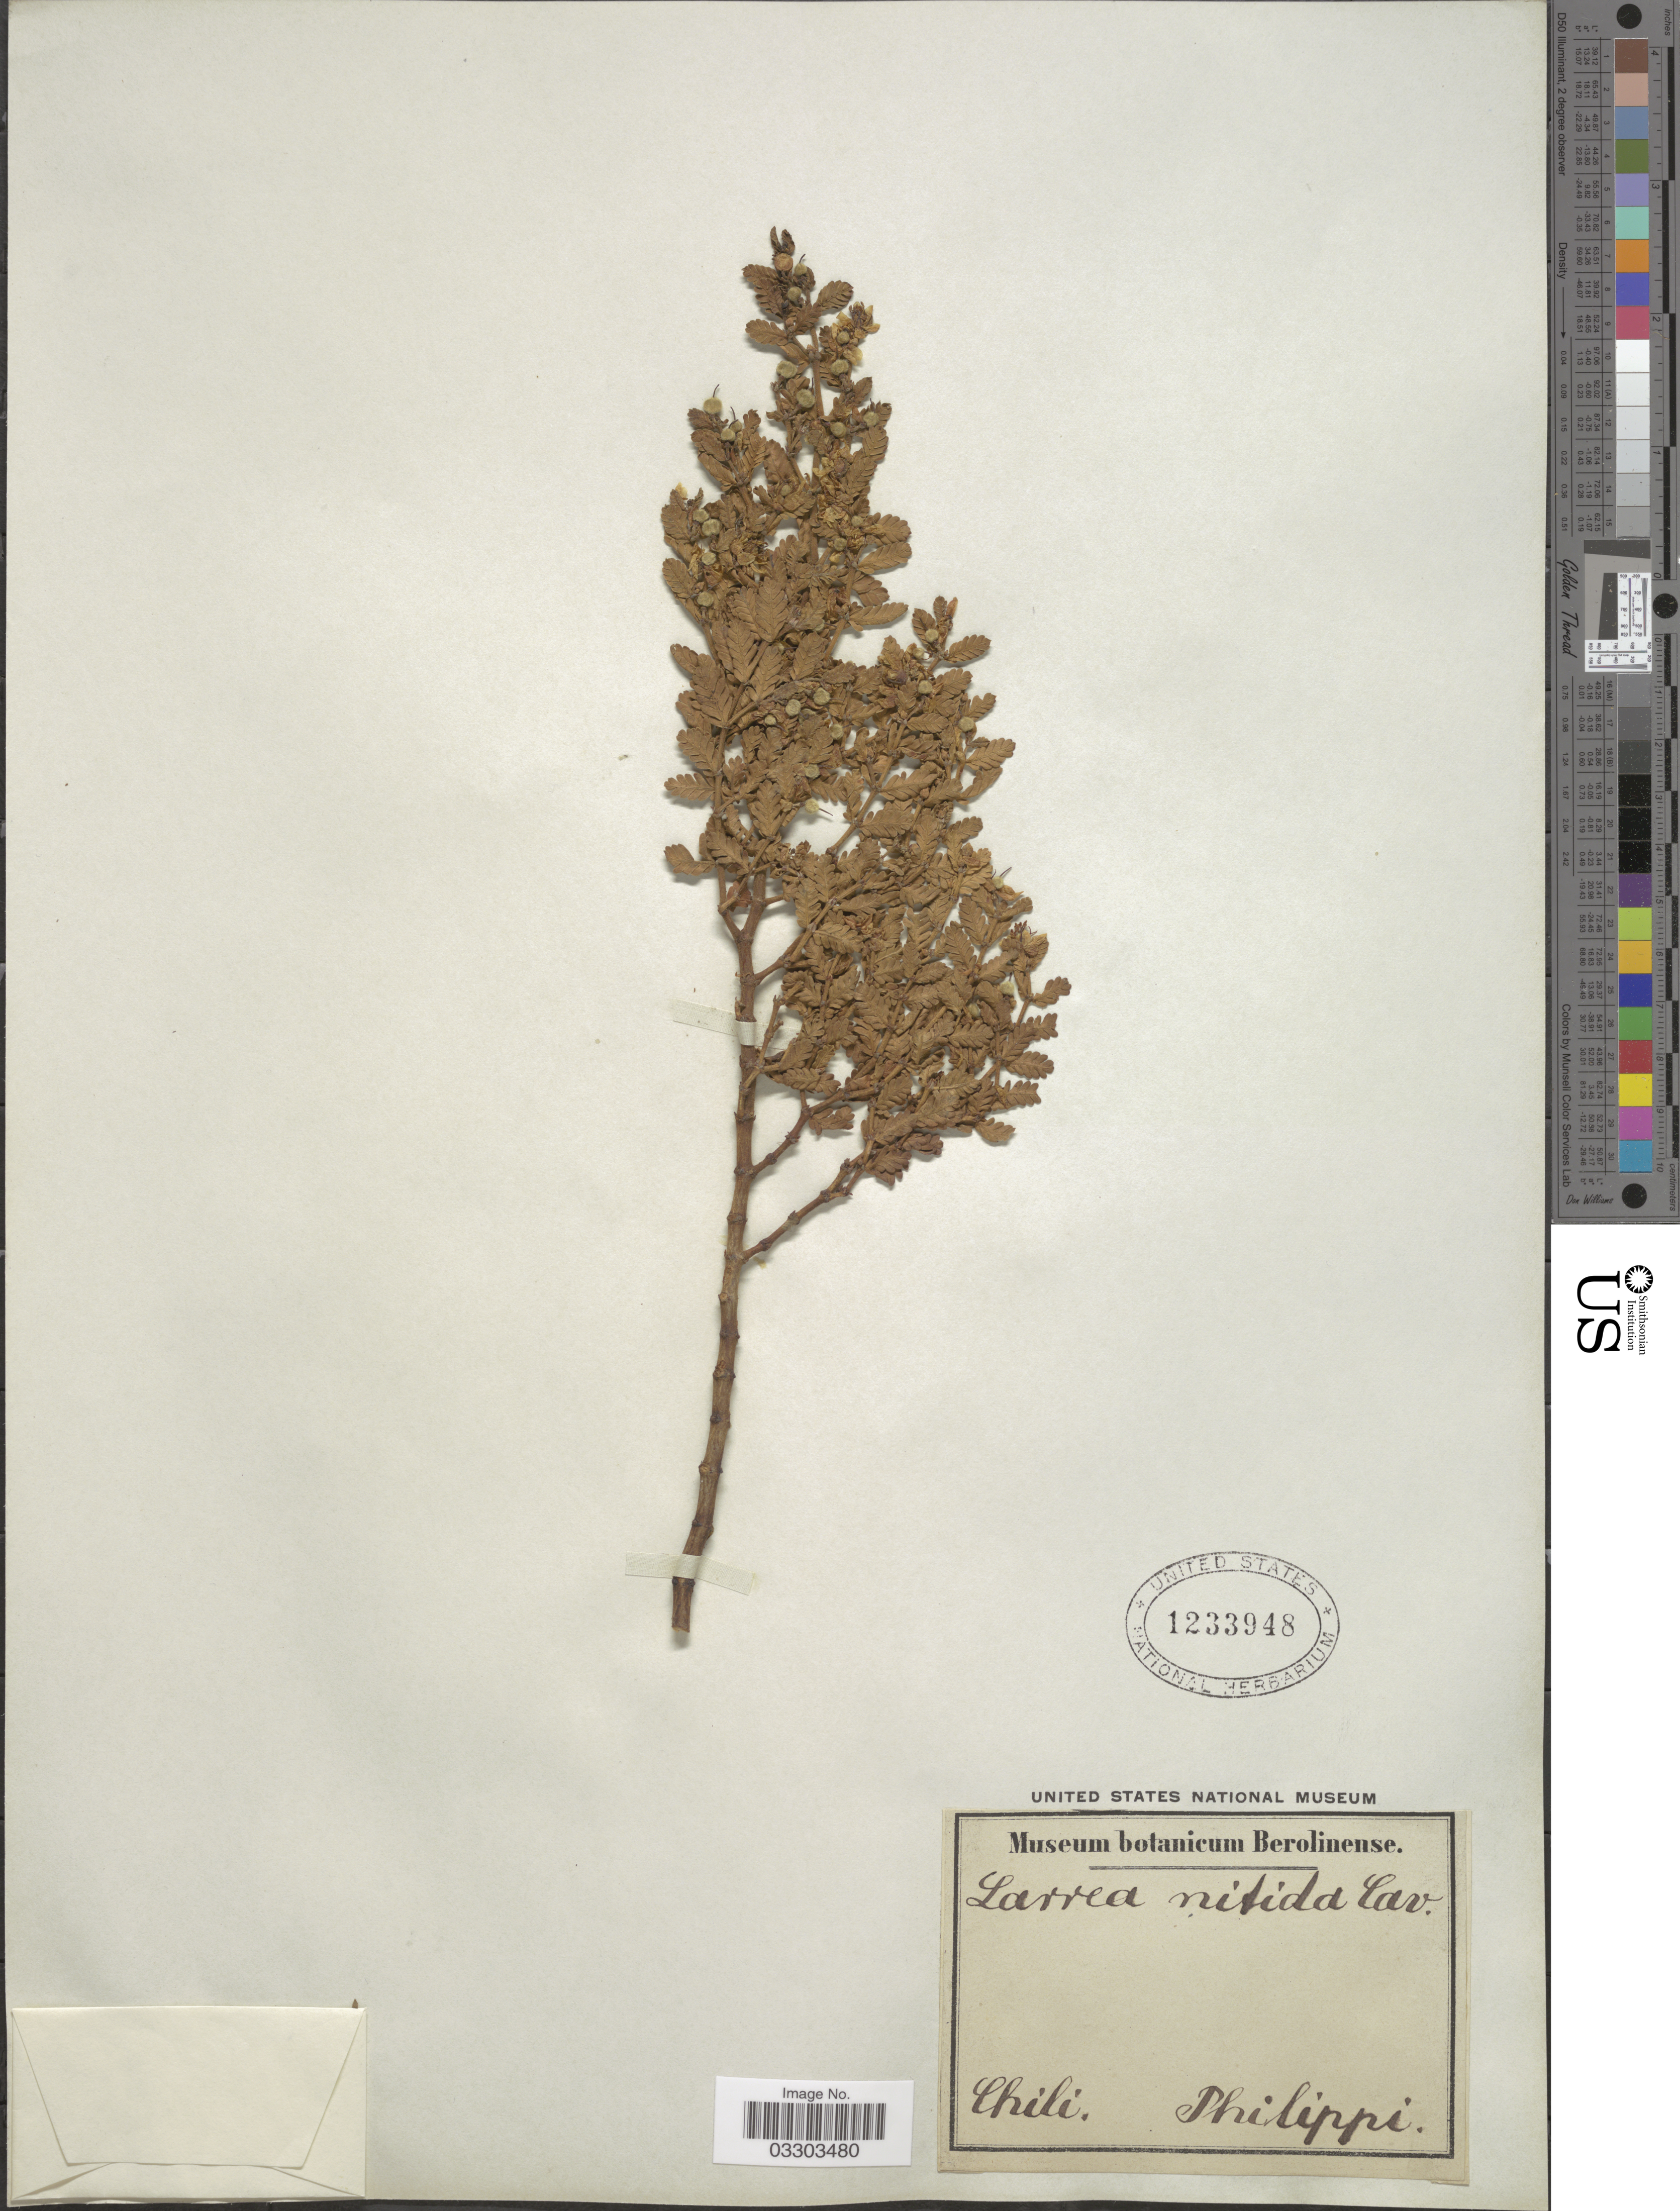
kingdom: Plantae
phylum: Tracheophyta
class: Magnoliopsida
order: Zygophyllales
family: Zygophyllaceae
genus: Larrea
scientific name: Larrea nitida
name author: Cav.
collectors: -. Philippi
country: Chile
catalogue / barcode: US 1233948